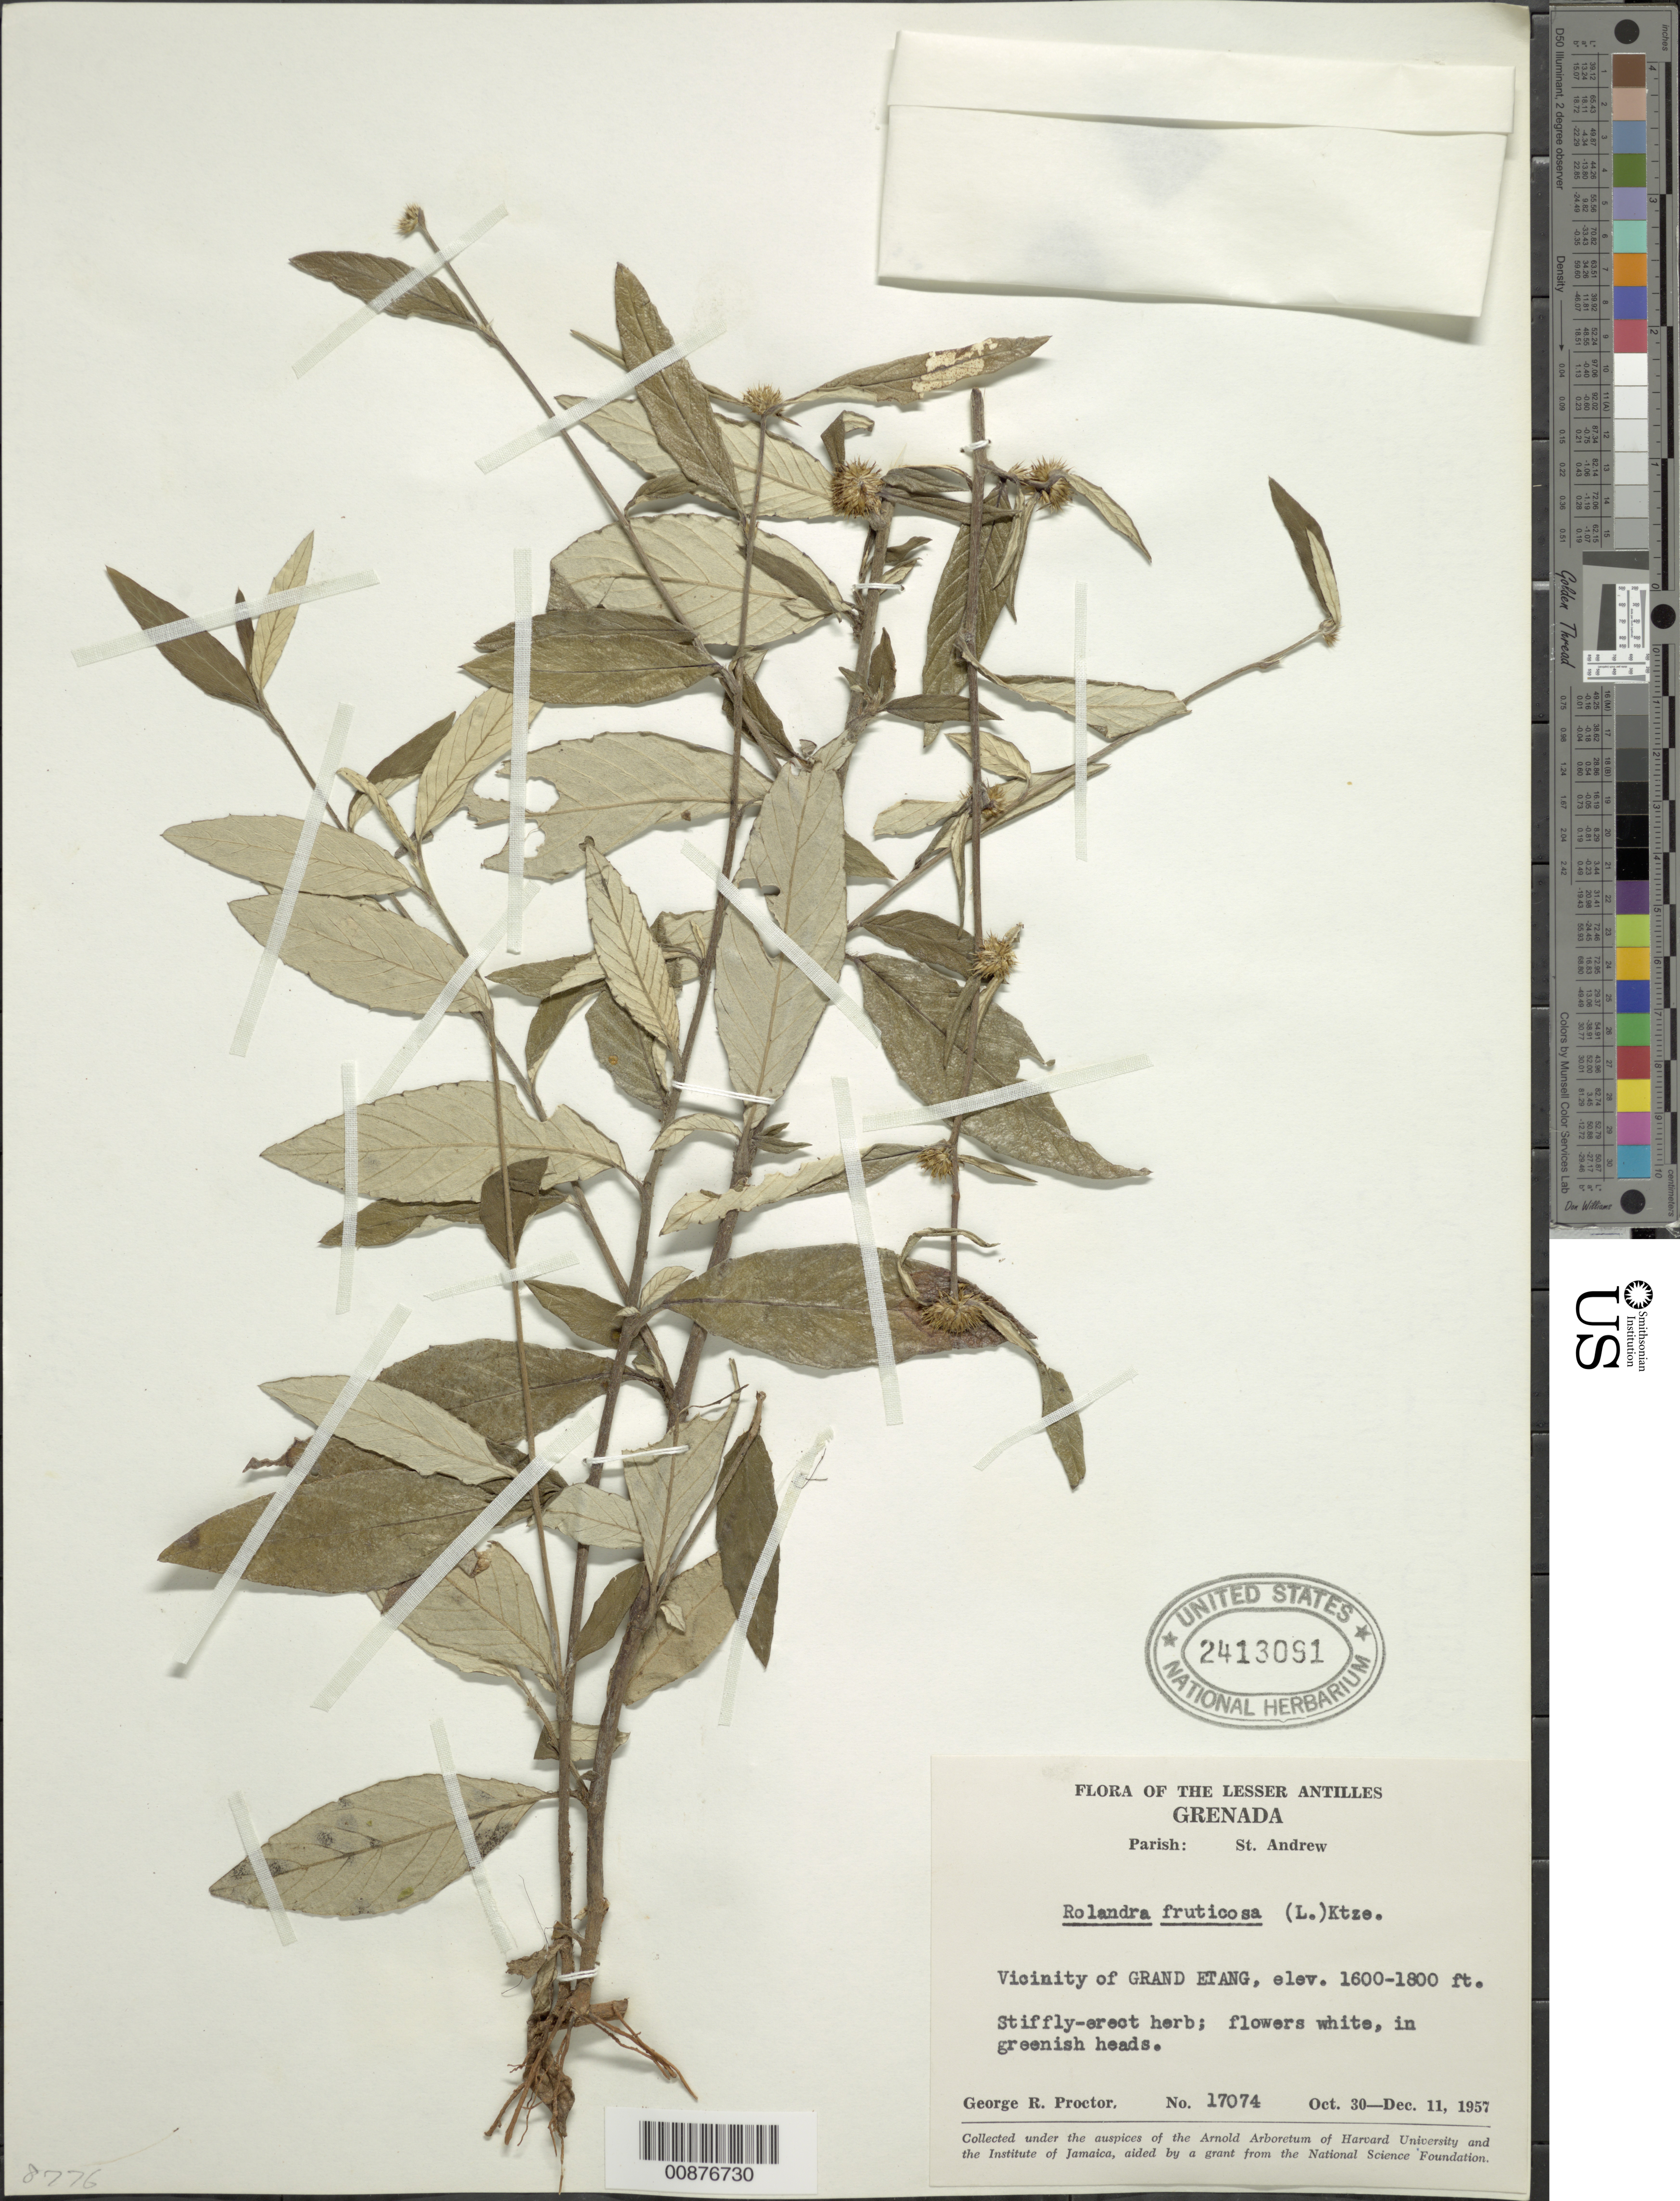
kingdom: Plantae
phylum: Tracheophyta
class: Magnoliopsida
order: Asterales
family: Asteraceae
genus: Rolandra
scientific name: Rolandra fruticosa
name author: (L.) Kuntze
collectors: G. R. Proctor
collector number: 17074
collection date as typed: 30 Oct 1957 to 11 Dec 1957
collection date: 1957-10-30/1957-12-11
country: Grenada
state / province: Saint Andrew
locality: Vicinity of Grand Etang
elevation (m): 488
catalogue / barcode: US 2413091